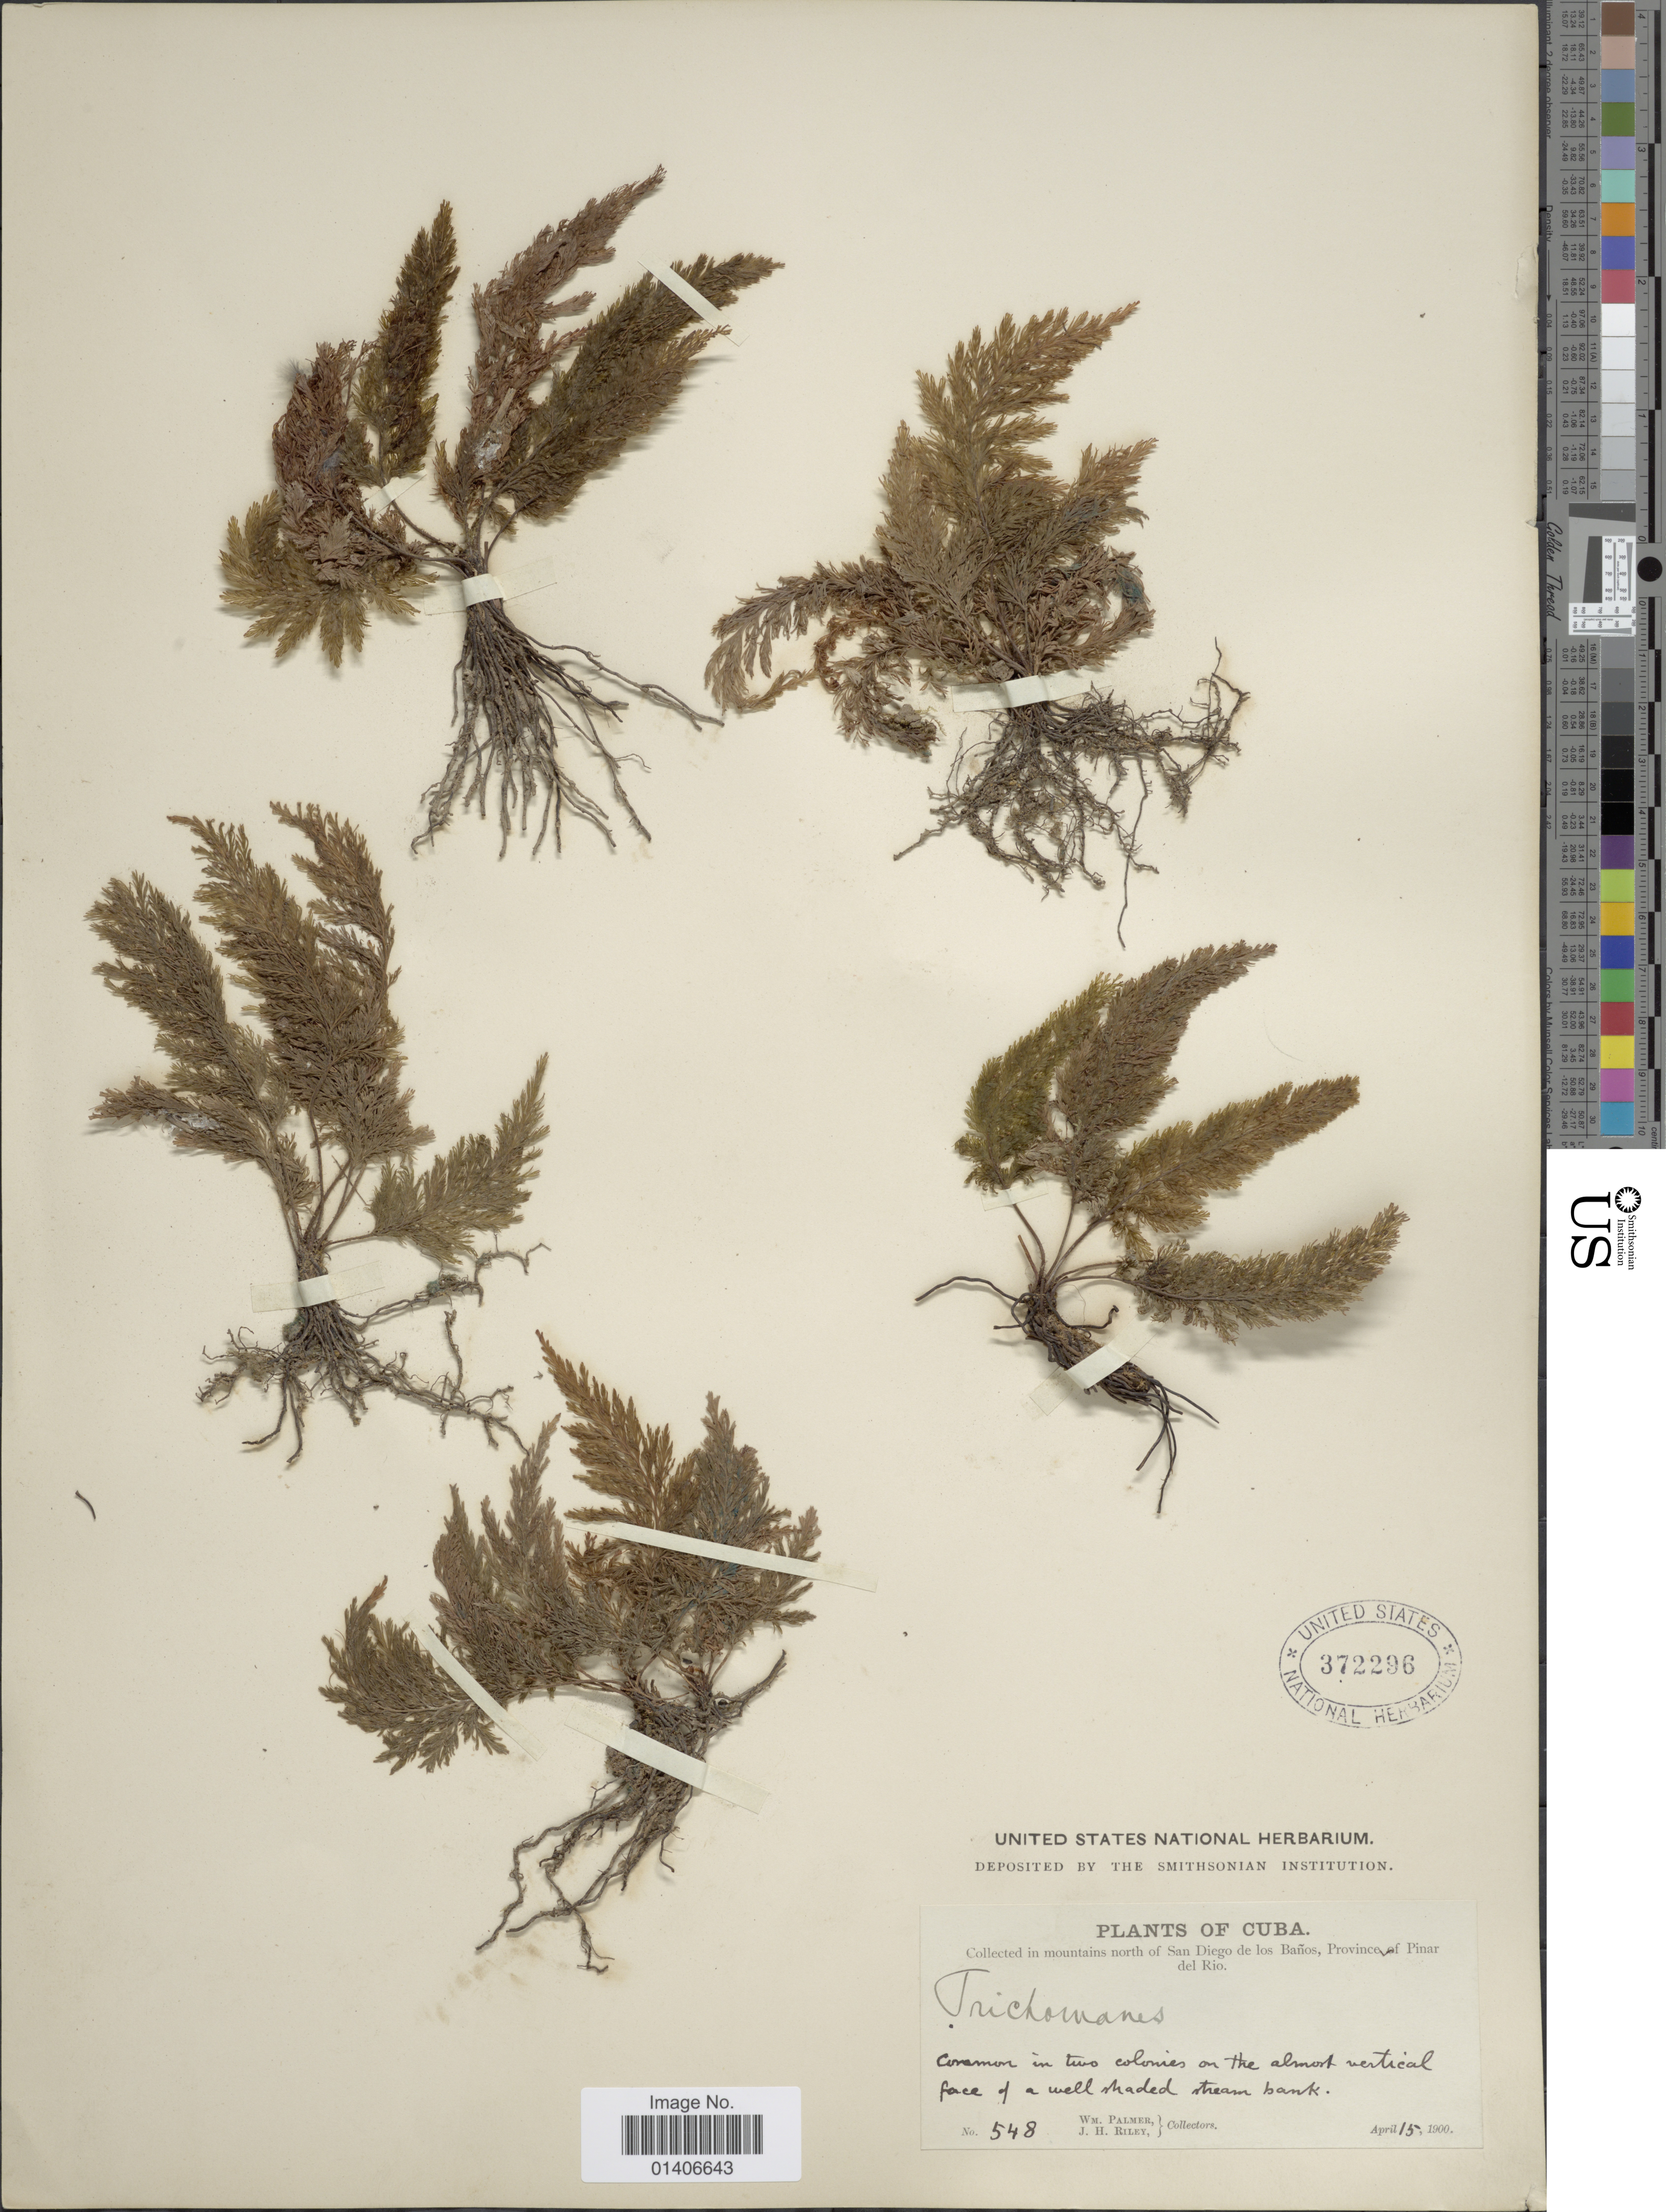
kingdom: Plantae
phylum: Tracheophyta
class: Polypodiopsida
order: Hymenophyllales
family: Hymenophyllaceae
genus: Abrodictyum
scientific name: Abrodictyum rigidum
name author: (Sw.) Ebihara & Dubuisson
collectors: W. Palmer & J. H. Riley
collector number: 548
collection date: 1900-04-15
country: Cuba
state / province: Pinar del Río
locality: In mountains north of San Diego de los Baños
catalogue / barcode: US 372296